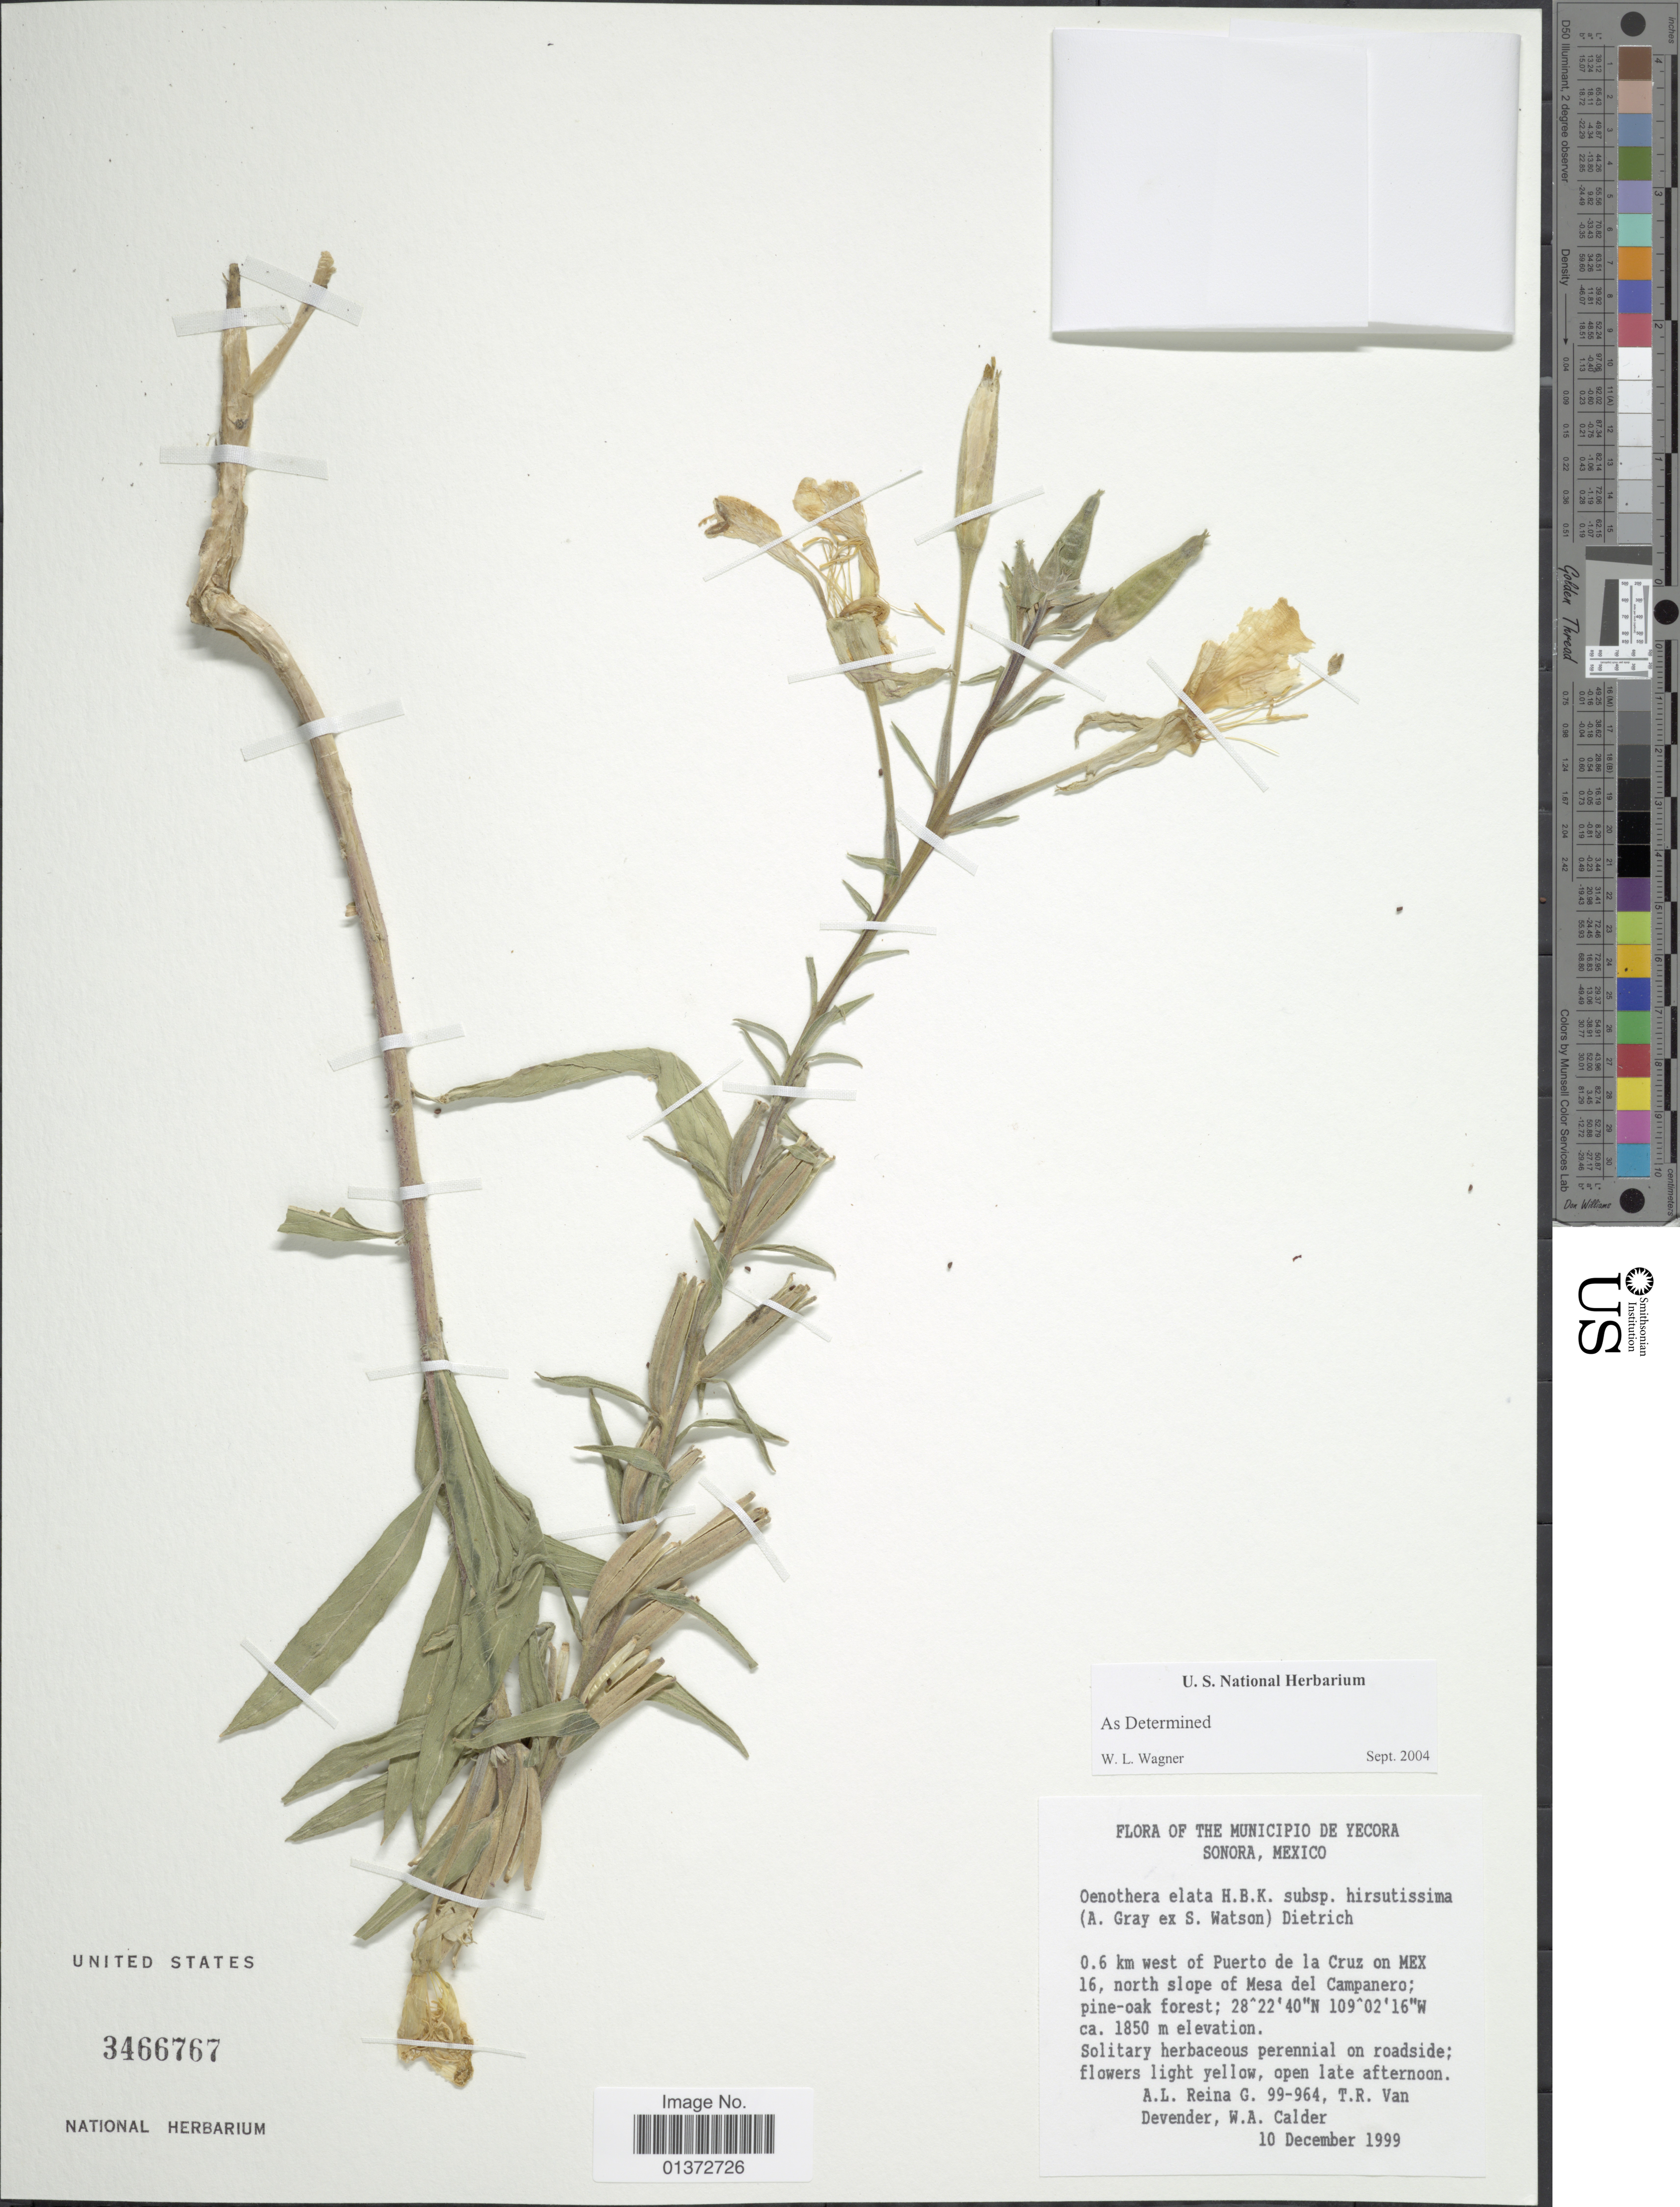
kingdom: Plantae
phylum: Tracheophyta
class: Magnoliopsida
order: Myrtales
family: Onagraceae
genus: Oenothera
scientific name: Oenothera elata subsp. hirsutissima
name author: (A. Gray ex S. Watson) W. Dietr.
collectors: A. L. Reina G., T. R. Van Devender & W. Calder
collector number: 99-964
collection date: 1999-12-10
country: Mexico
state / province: Sonora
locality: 0.6 km west of Puerto de la Cruz on Mex 16, north slope of Mesa del Campanero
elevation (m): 1850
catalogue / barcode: US 3466767